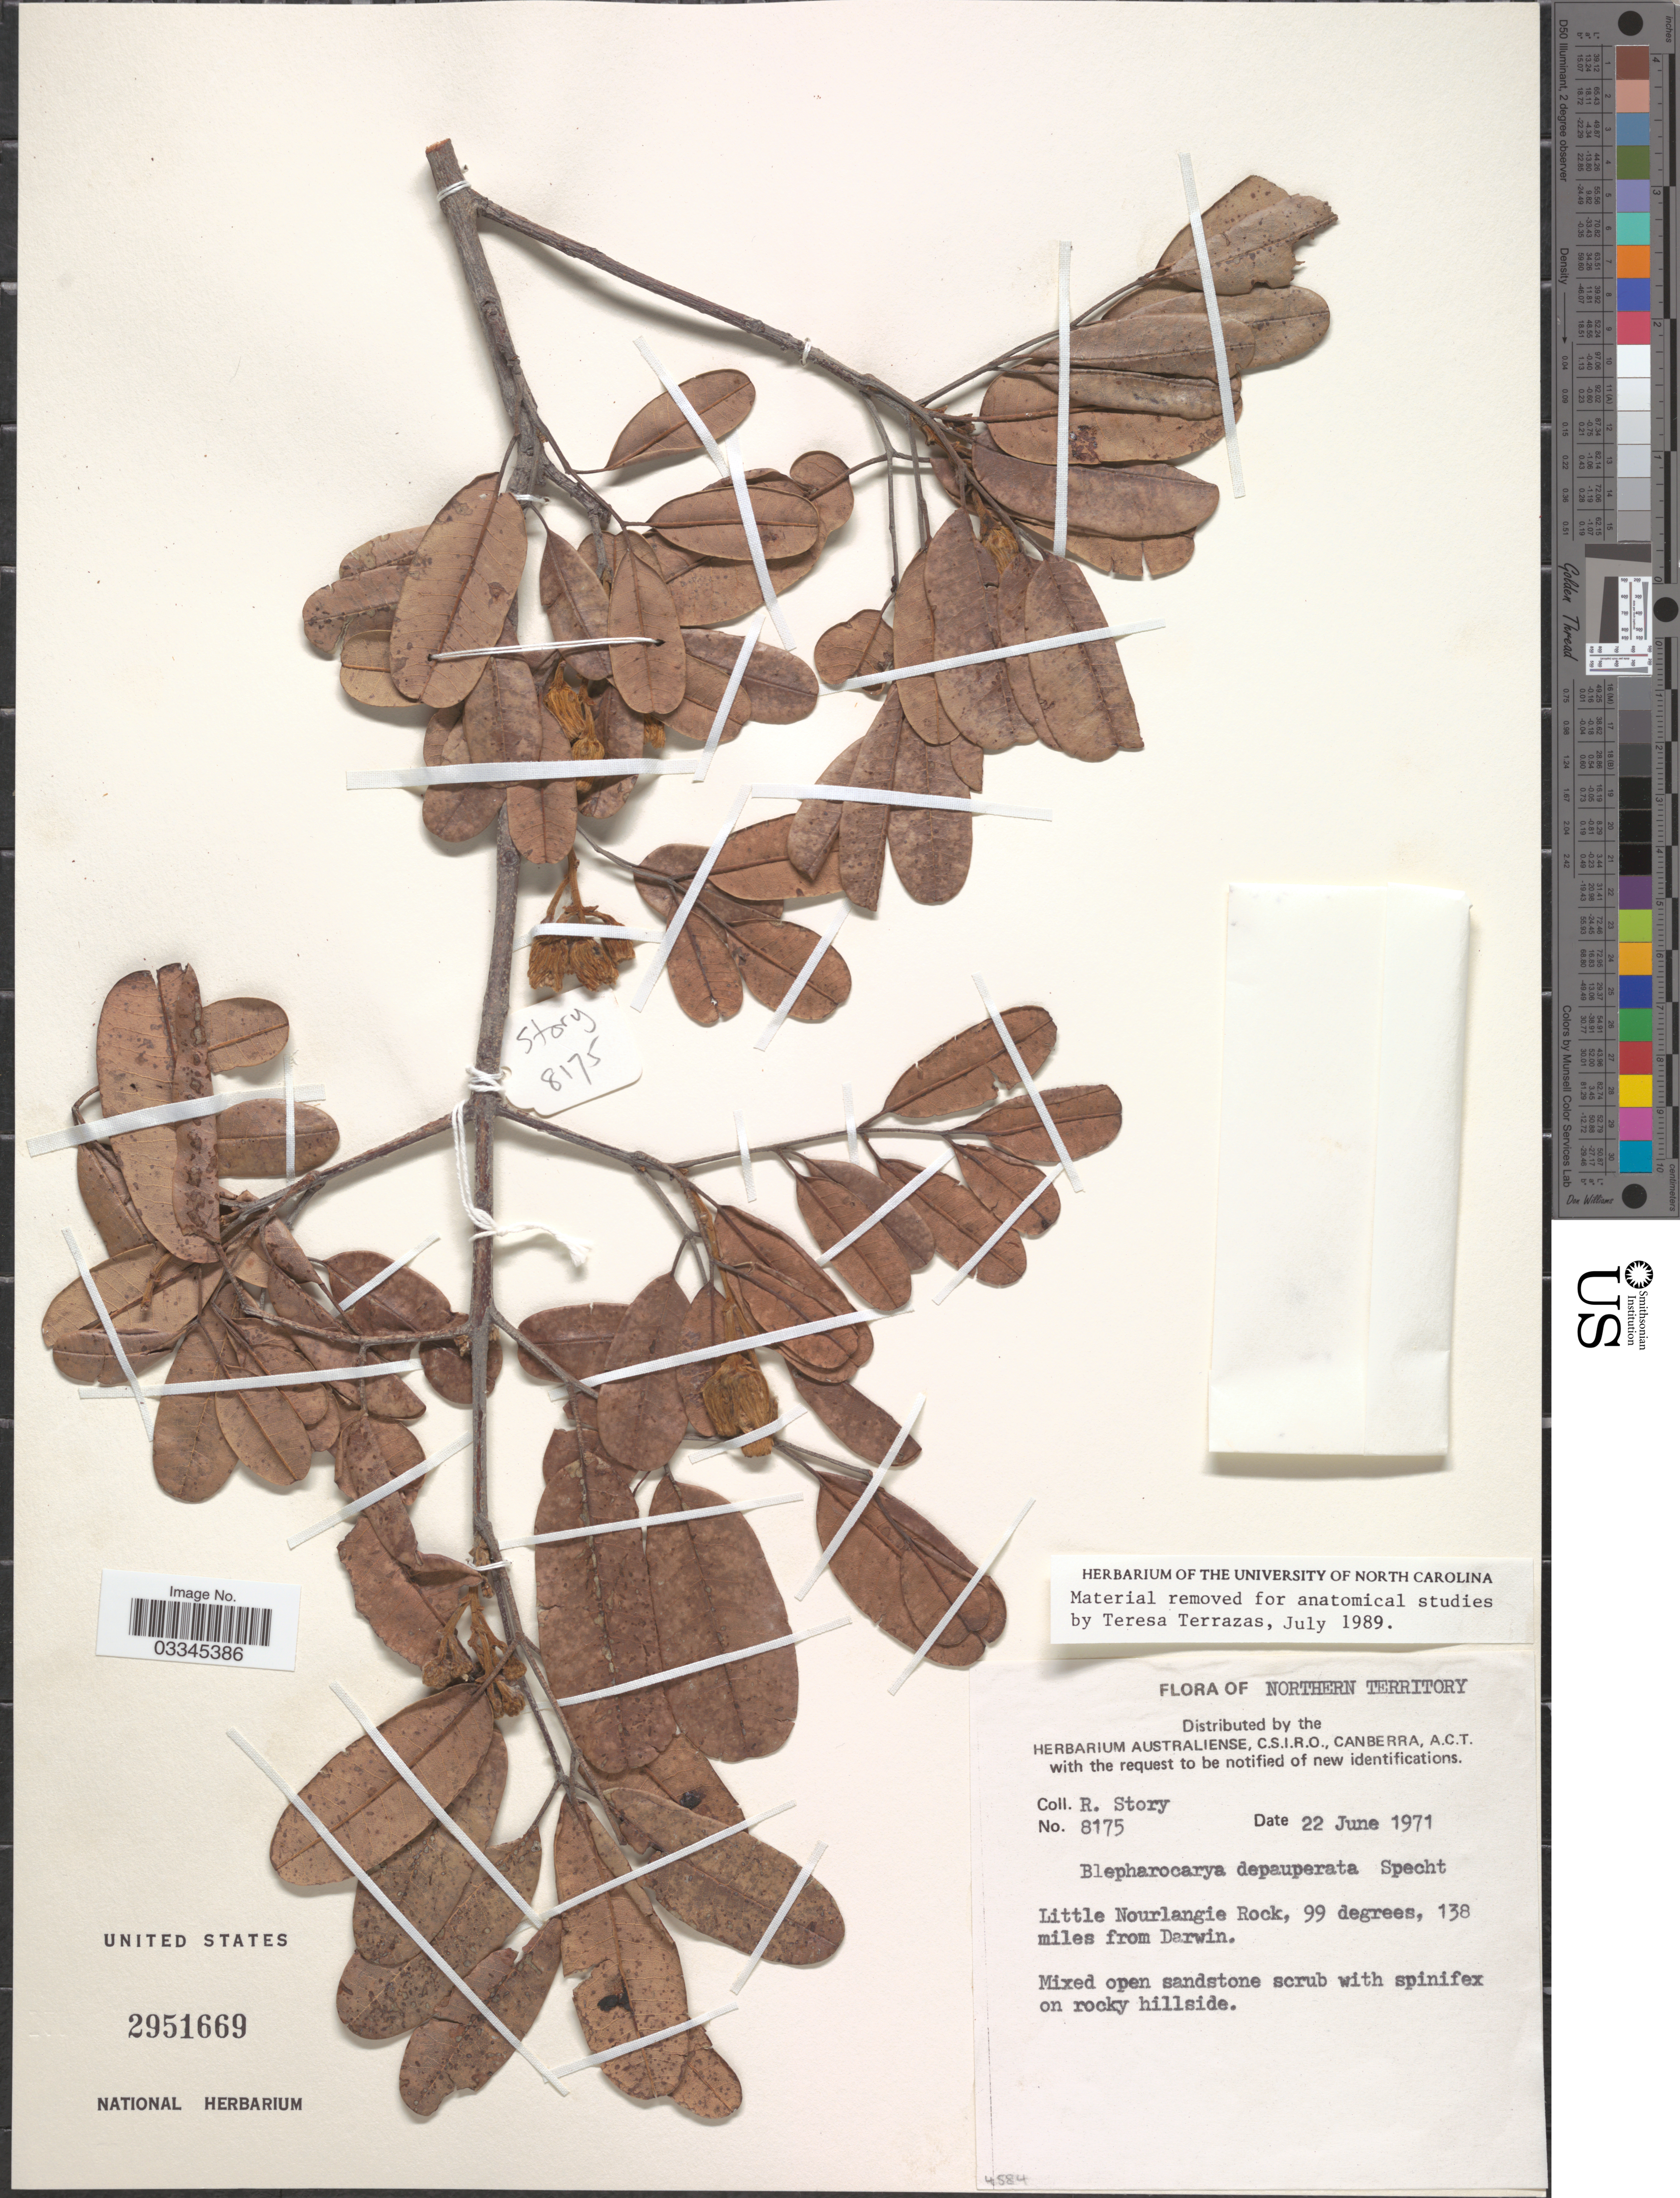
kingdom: Plantae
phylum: Tracheophyta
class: Magnoliopsida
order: Sapindales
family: Anacardiaceae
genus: Blepharocarya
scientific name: Blepharocarya depauperata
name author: Specht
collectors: R. Story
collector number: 8175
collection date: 1971-06-22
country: Australia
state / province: Northern Territory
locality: Little Nourlangie Rock, 99 degrees, 138 miles from Darwin.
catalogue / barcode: US 2951669